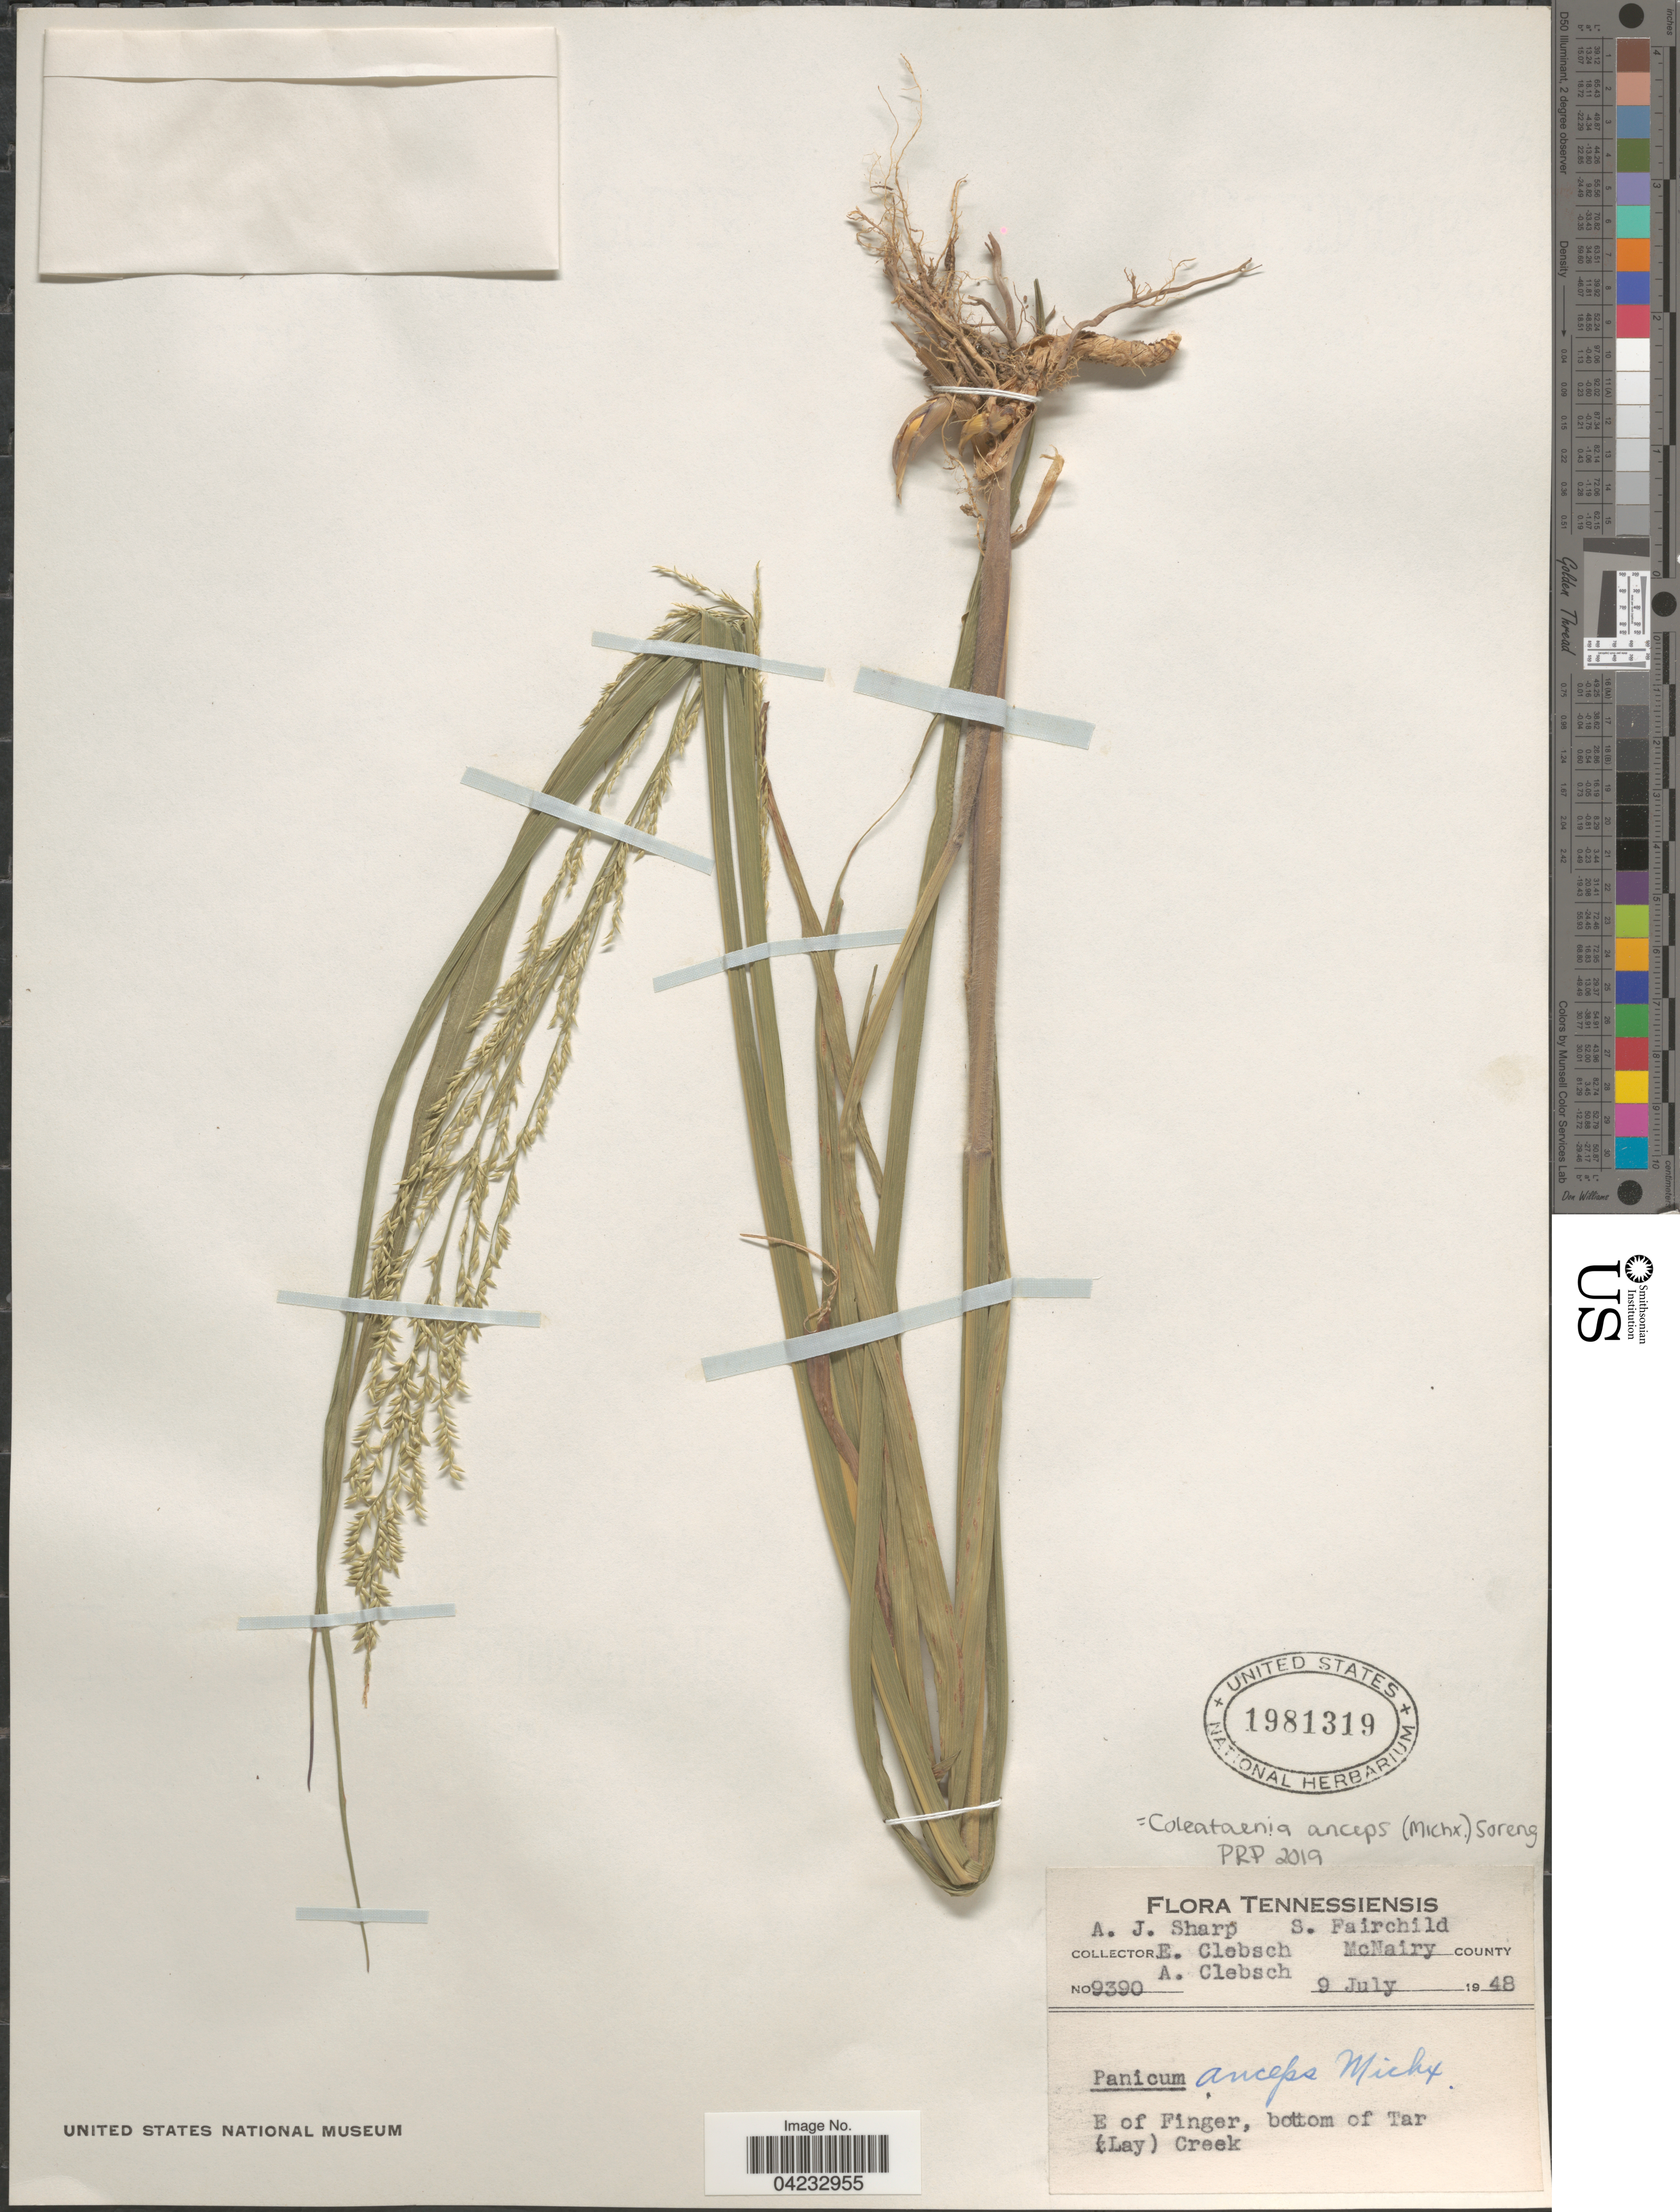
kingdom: Plantae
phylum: Tracheophyta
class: Liliopsida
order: Poales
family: Poaceae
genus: Coleataenia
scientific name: Coleataenia anceps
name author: (Michx.) Soreng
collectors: A. J. Sharp, S. Fairchild, E. Clebsch & A. Clebsch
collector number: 9390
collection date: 1948-07-09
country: United States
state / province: Tennessee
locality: McNairy County. E of Finger, bottom of Tar (Lay) Creek.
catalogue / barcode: US 1981319